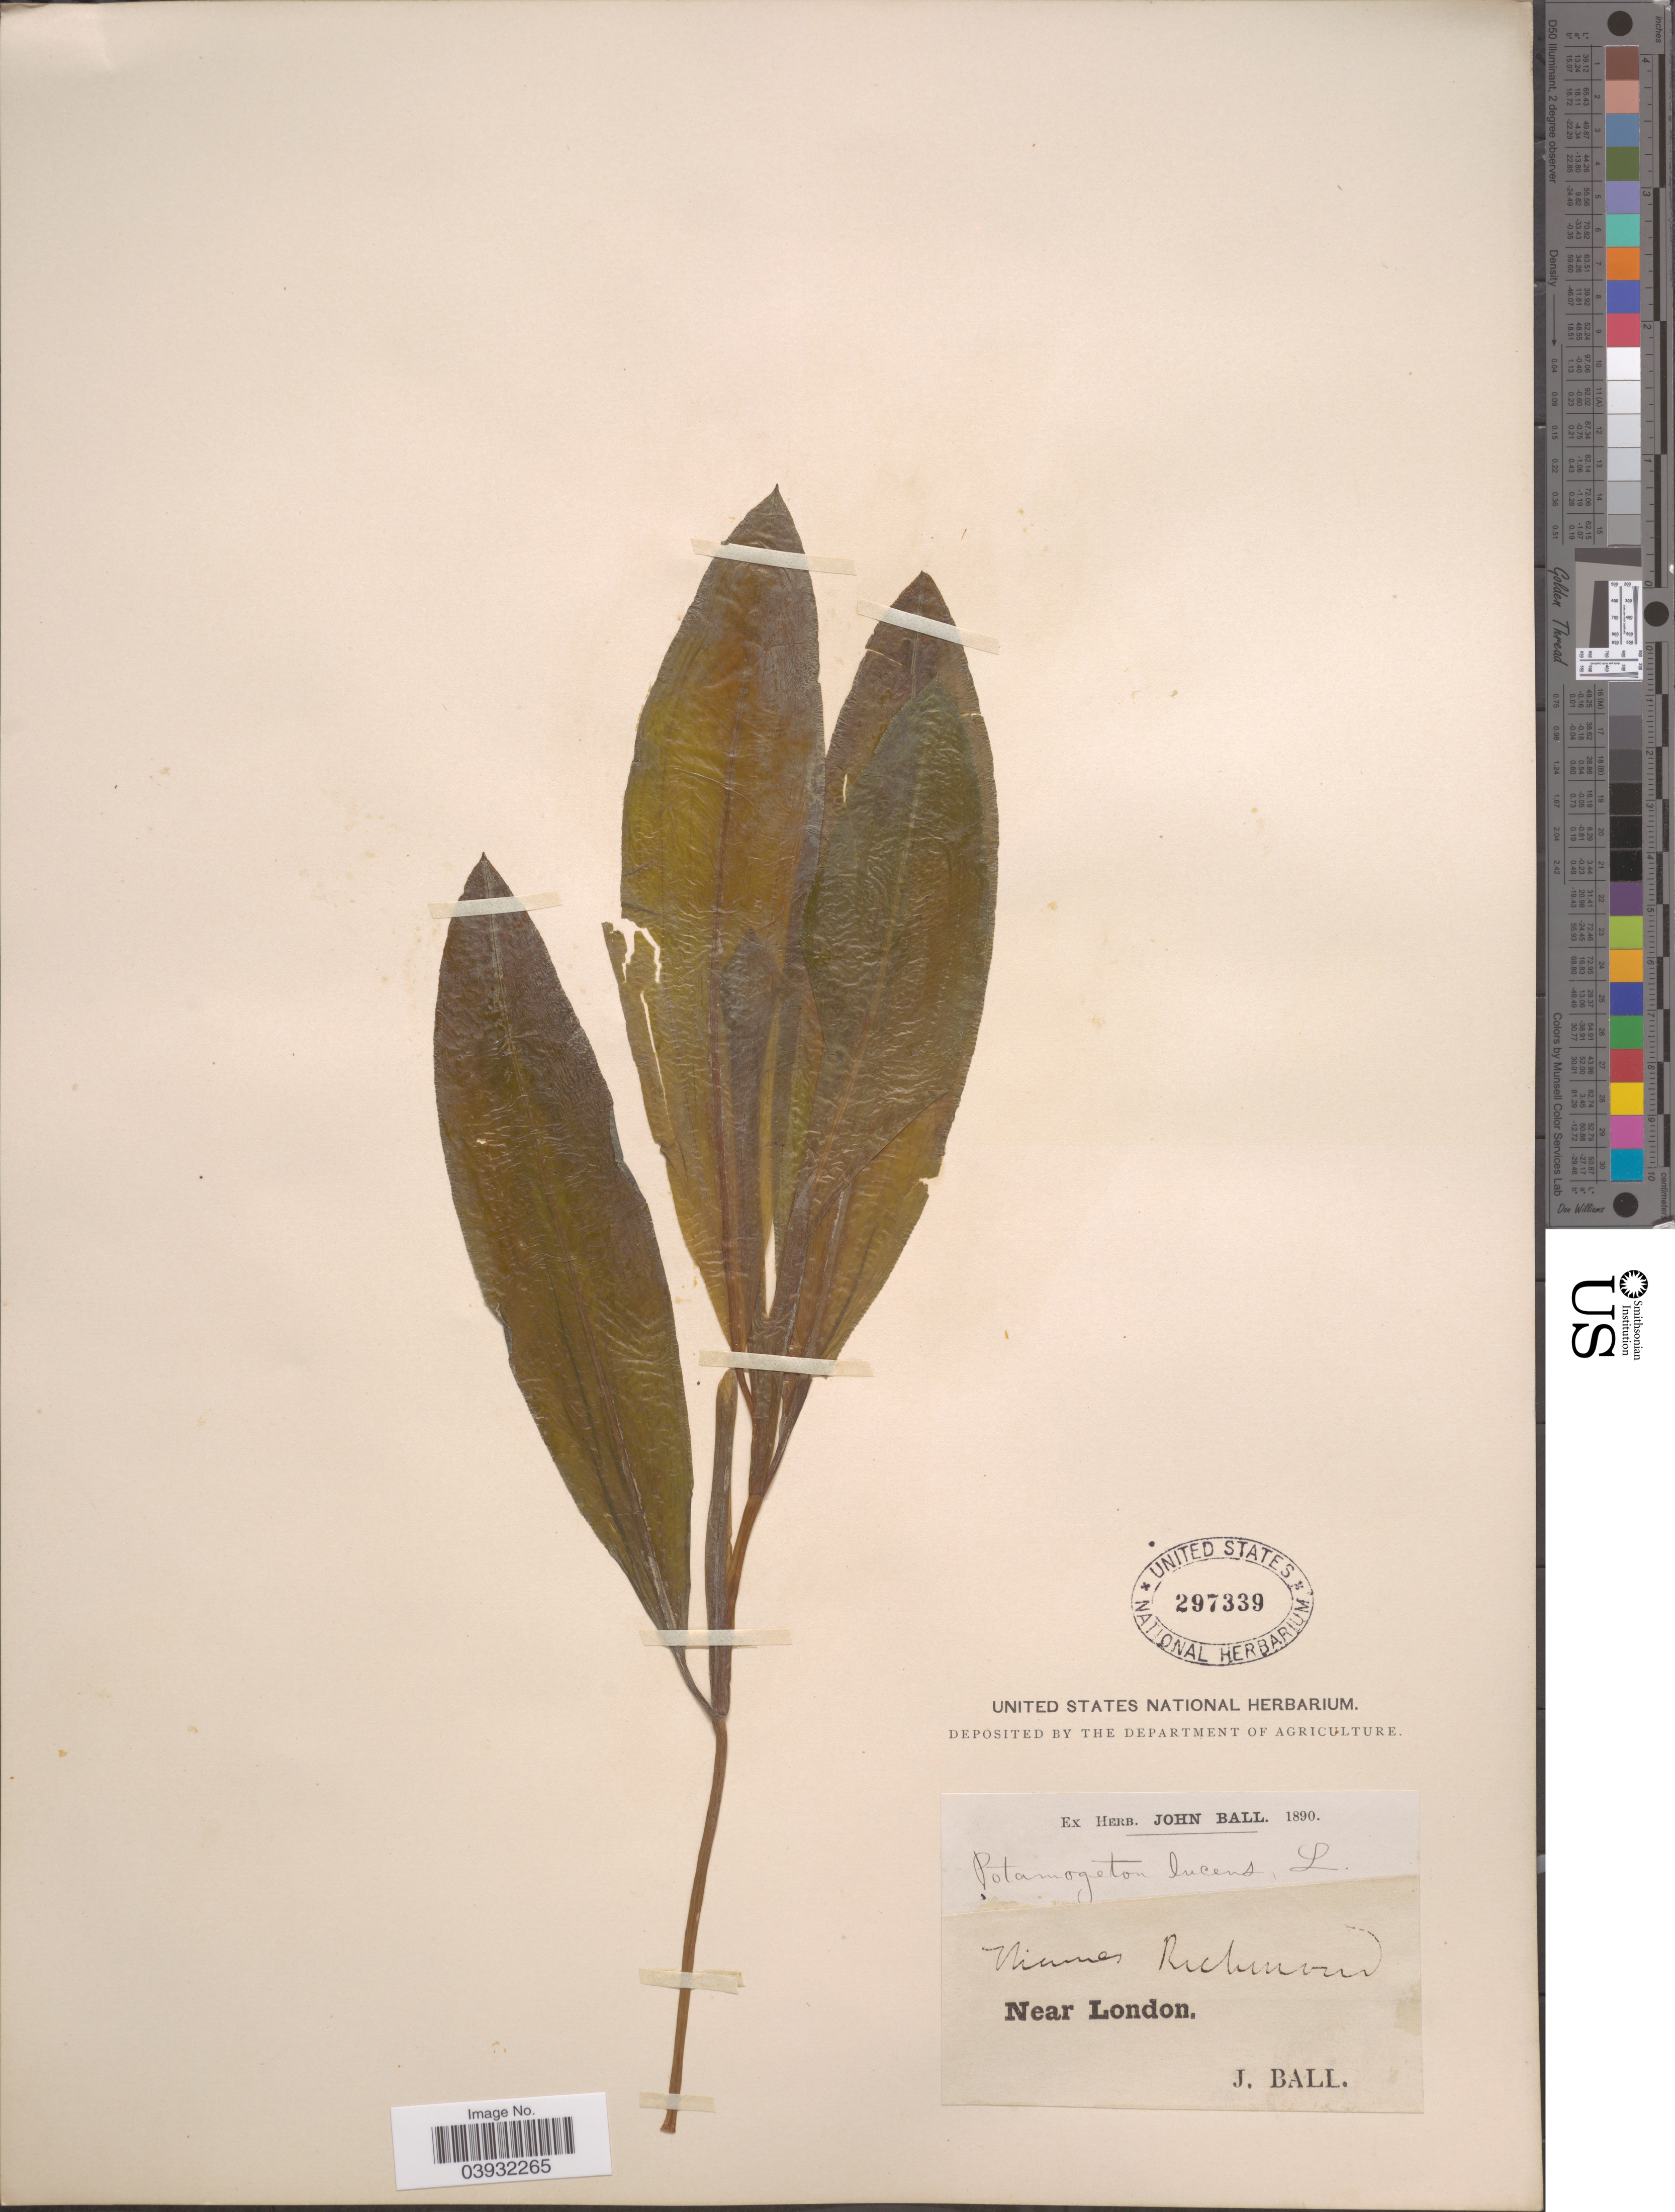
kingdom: Plantae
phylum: Tracheophyta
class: Liliopsida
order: Alismatales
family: Potamogetonaceae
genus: Potamogeton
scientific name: Potamogeton lucens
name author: L.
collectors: J. Ball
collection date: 1890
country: United Kingdom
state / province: England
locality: Near London.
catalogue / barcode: US 297339